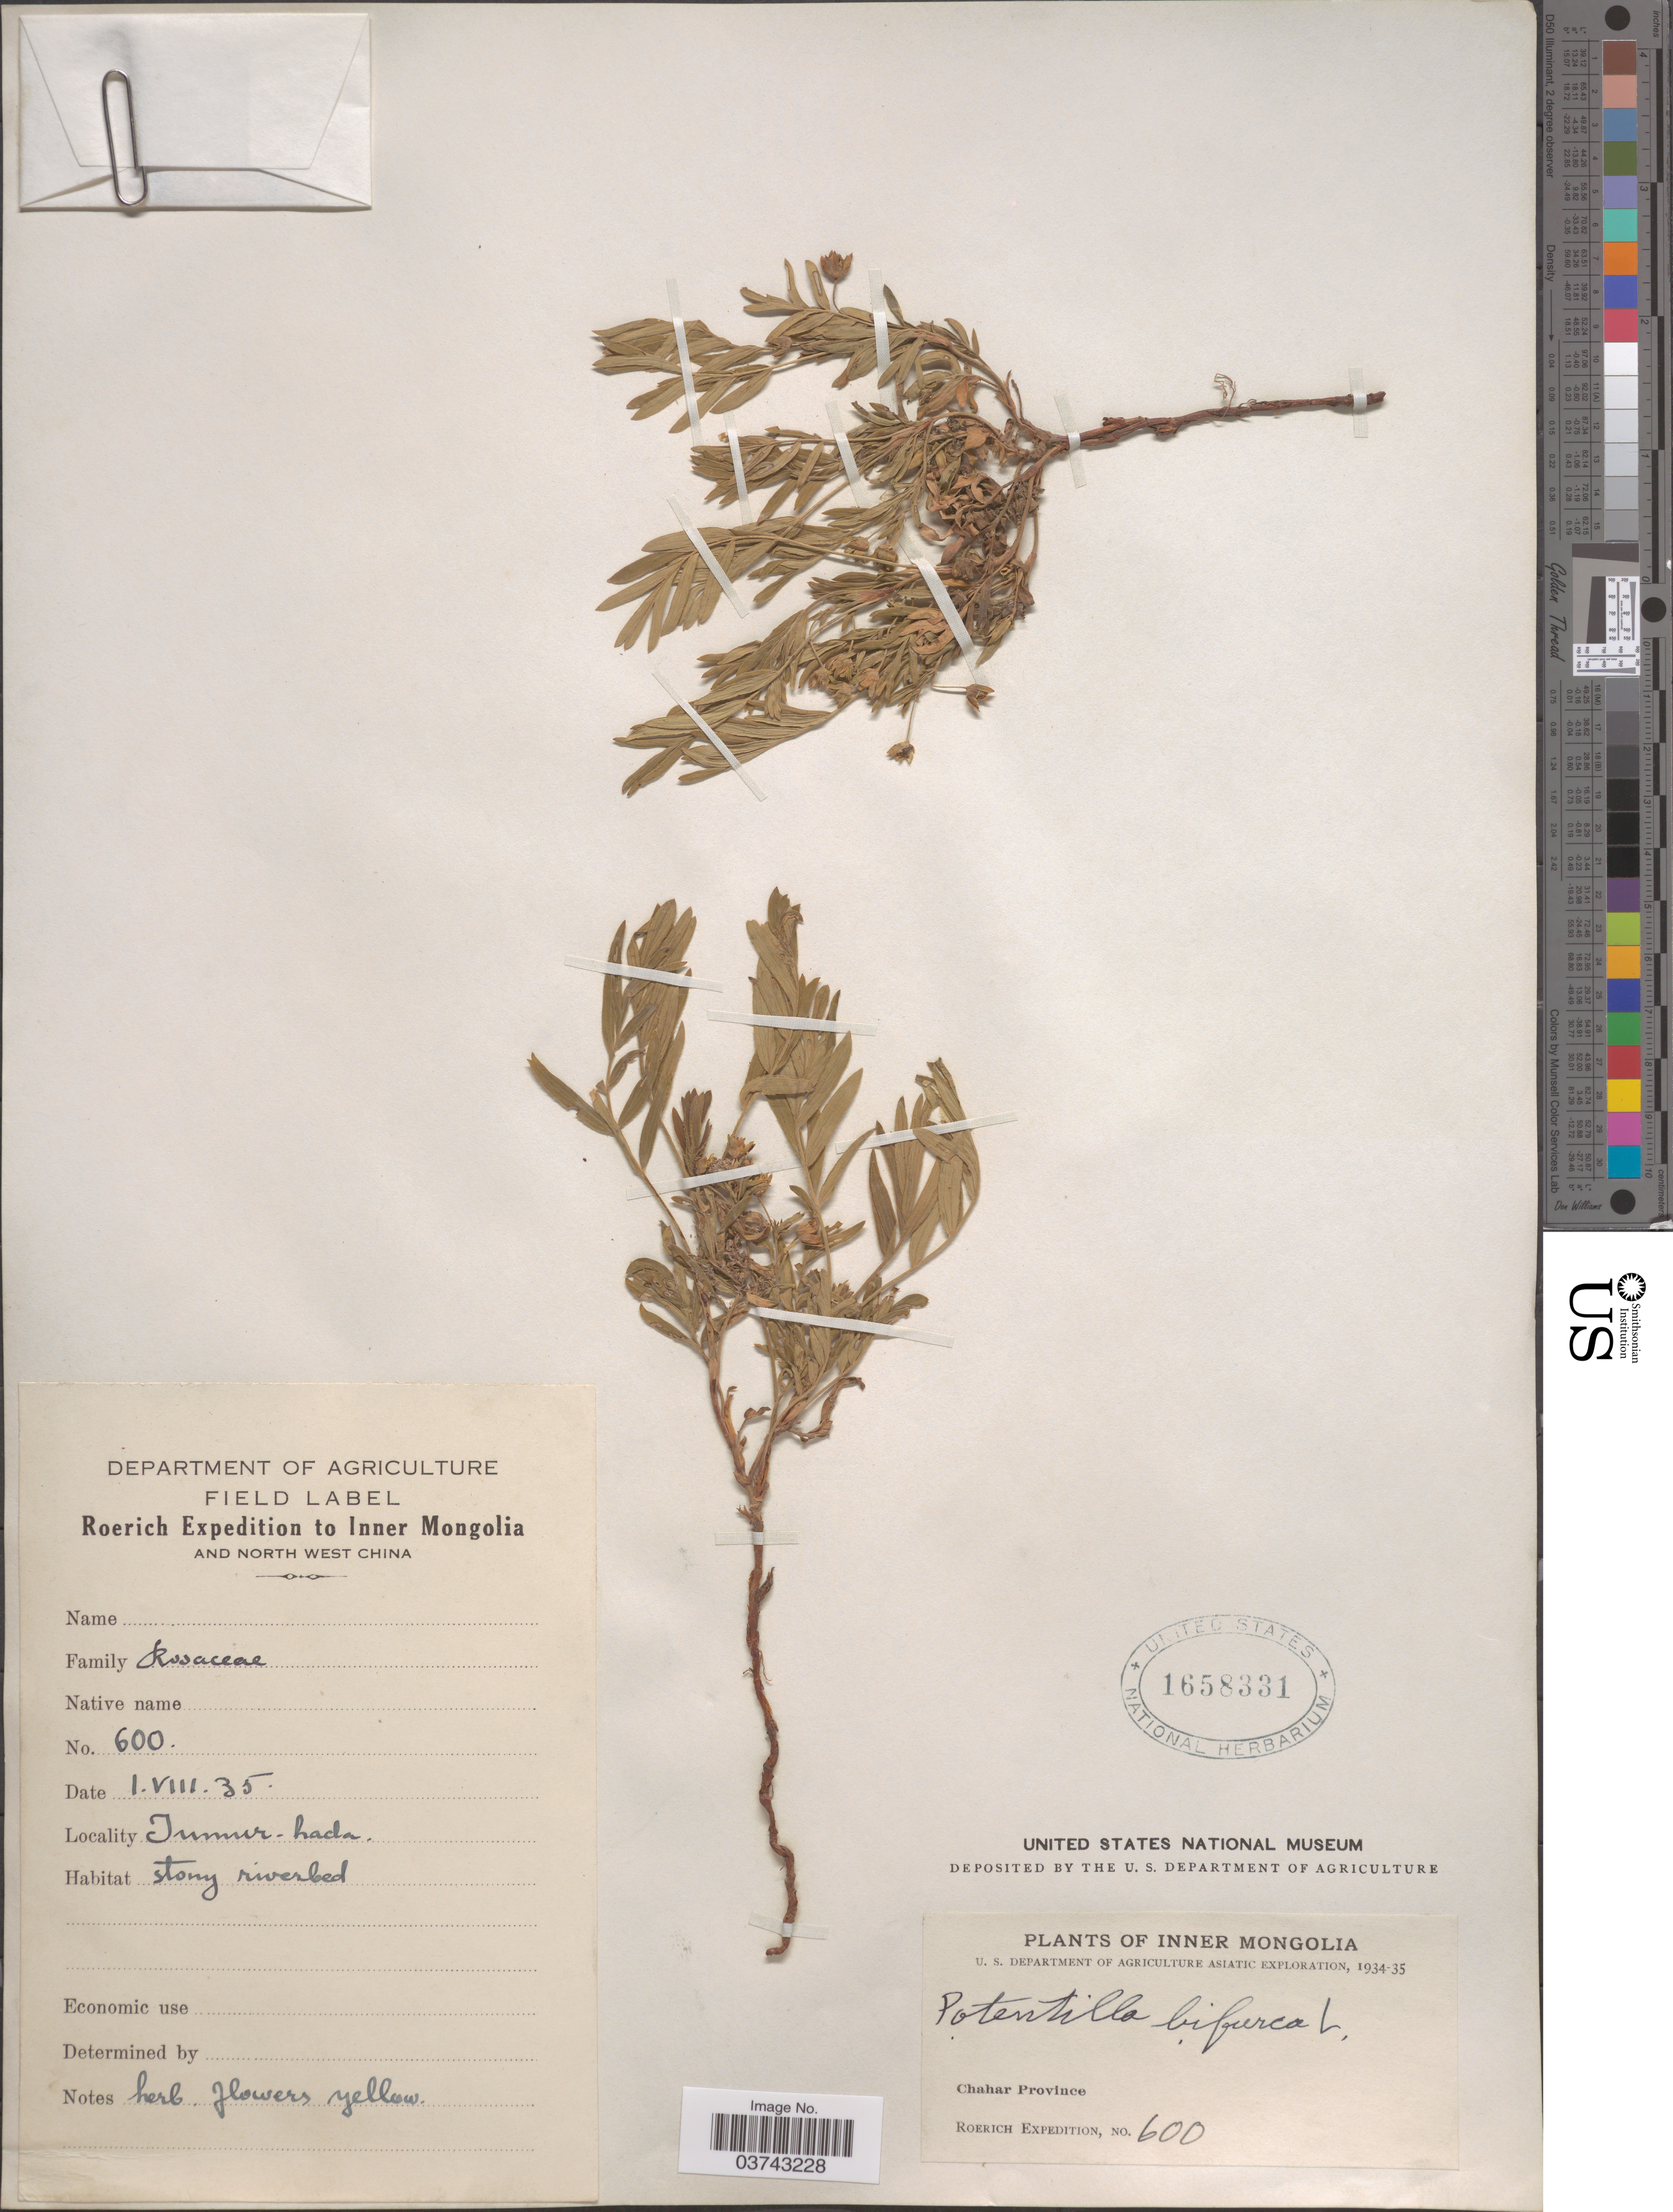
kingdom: Plantae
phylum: Tracheophyta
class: Magnoliopsida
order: Rosales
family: Rosaceae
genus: Sibbaldianthe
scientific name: Sibbaldianthe bifurca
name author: (L.) Kurtto & T. Erikss.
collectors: Roerich Expedition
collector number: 600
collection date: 1935-08-01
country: China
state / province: Nei Monggol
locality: Inner Mongolia and North West China, Tumur-hada. Chahar Province.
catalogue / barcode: US 1658331